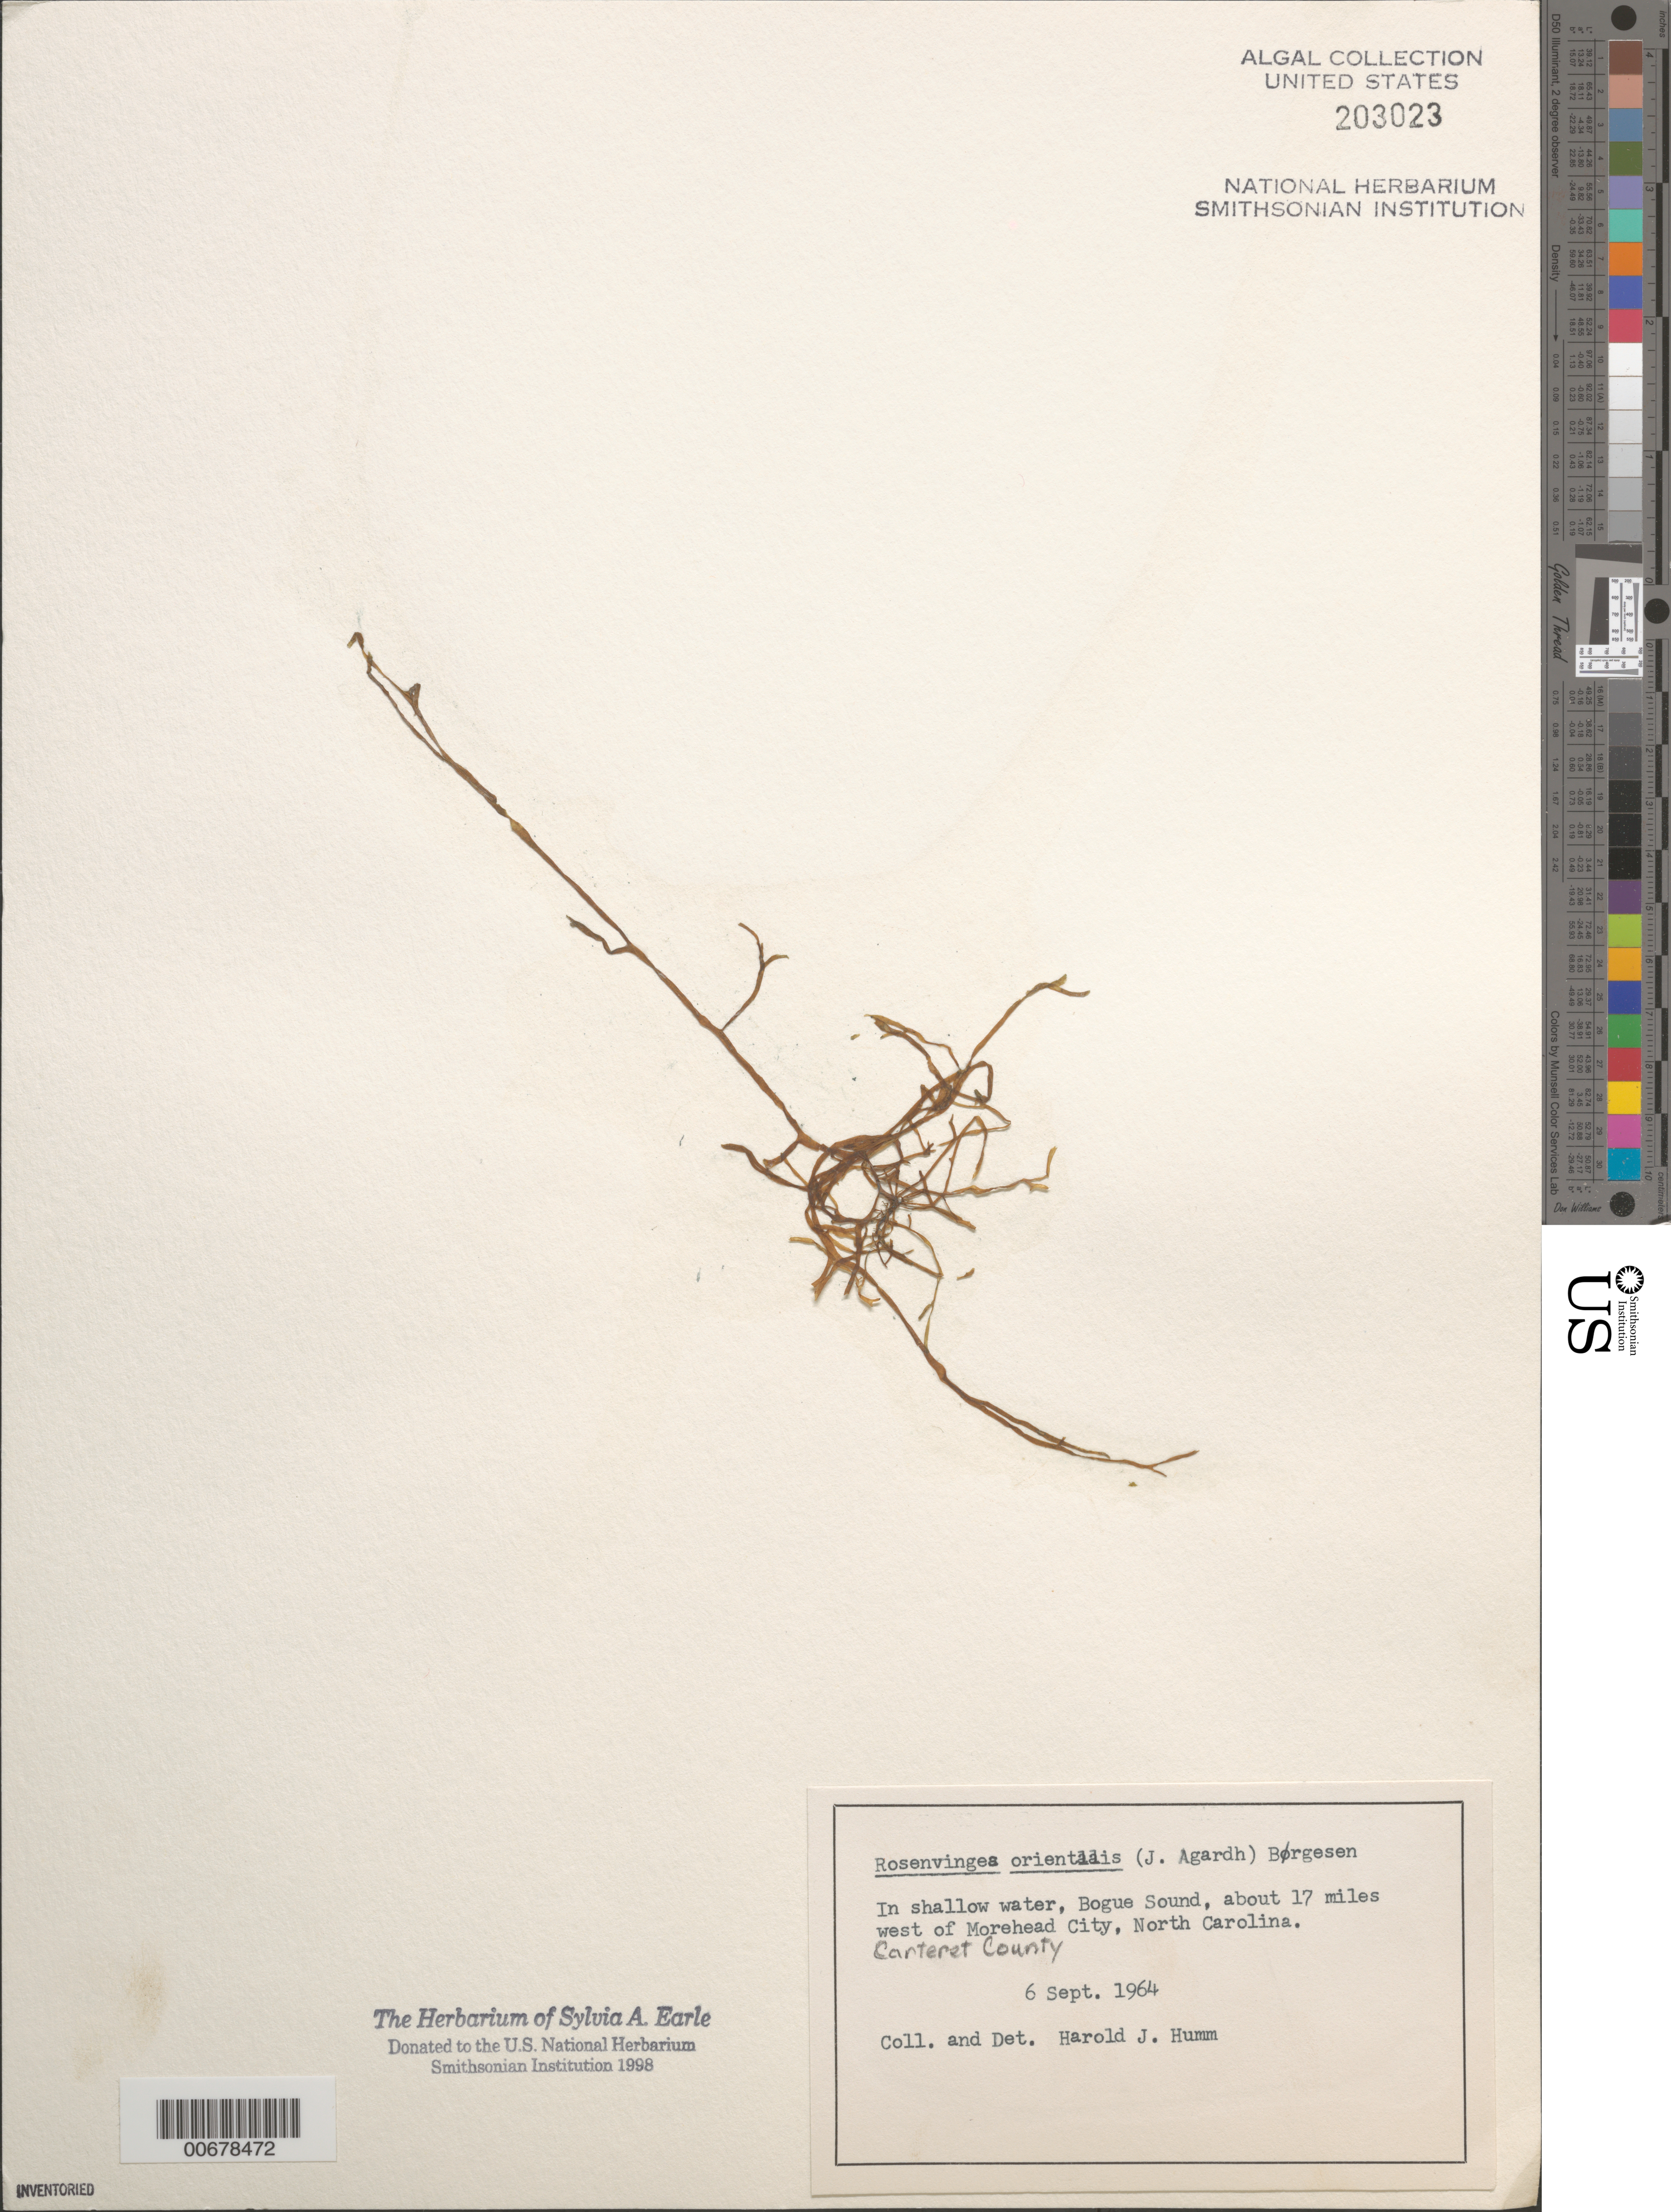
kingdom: Chromista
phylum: Ochrophyta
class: Phaeophyceae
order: Scytosiphonales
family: Scytosiphonaceae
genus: Rosenvingea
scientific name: Rosenvingea orientalis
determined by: Humm, Harold J.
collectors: H. J. Humm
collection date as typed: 06 Sep 1964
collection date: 1964-09-06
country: United States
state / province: North Carolina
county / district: Carteret County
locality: Bogue Sound, ca. 17 miles west of Morehead City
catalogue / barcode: US 203023